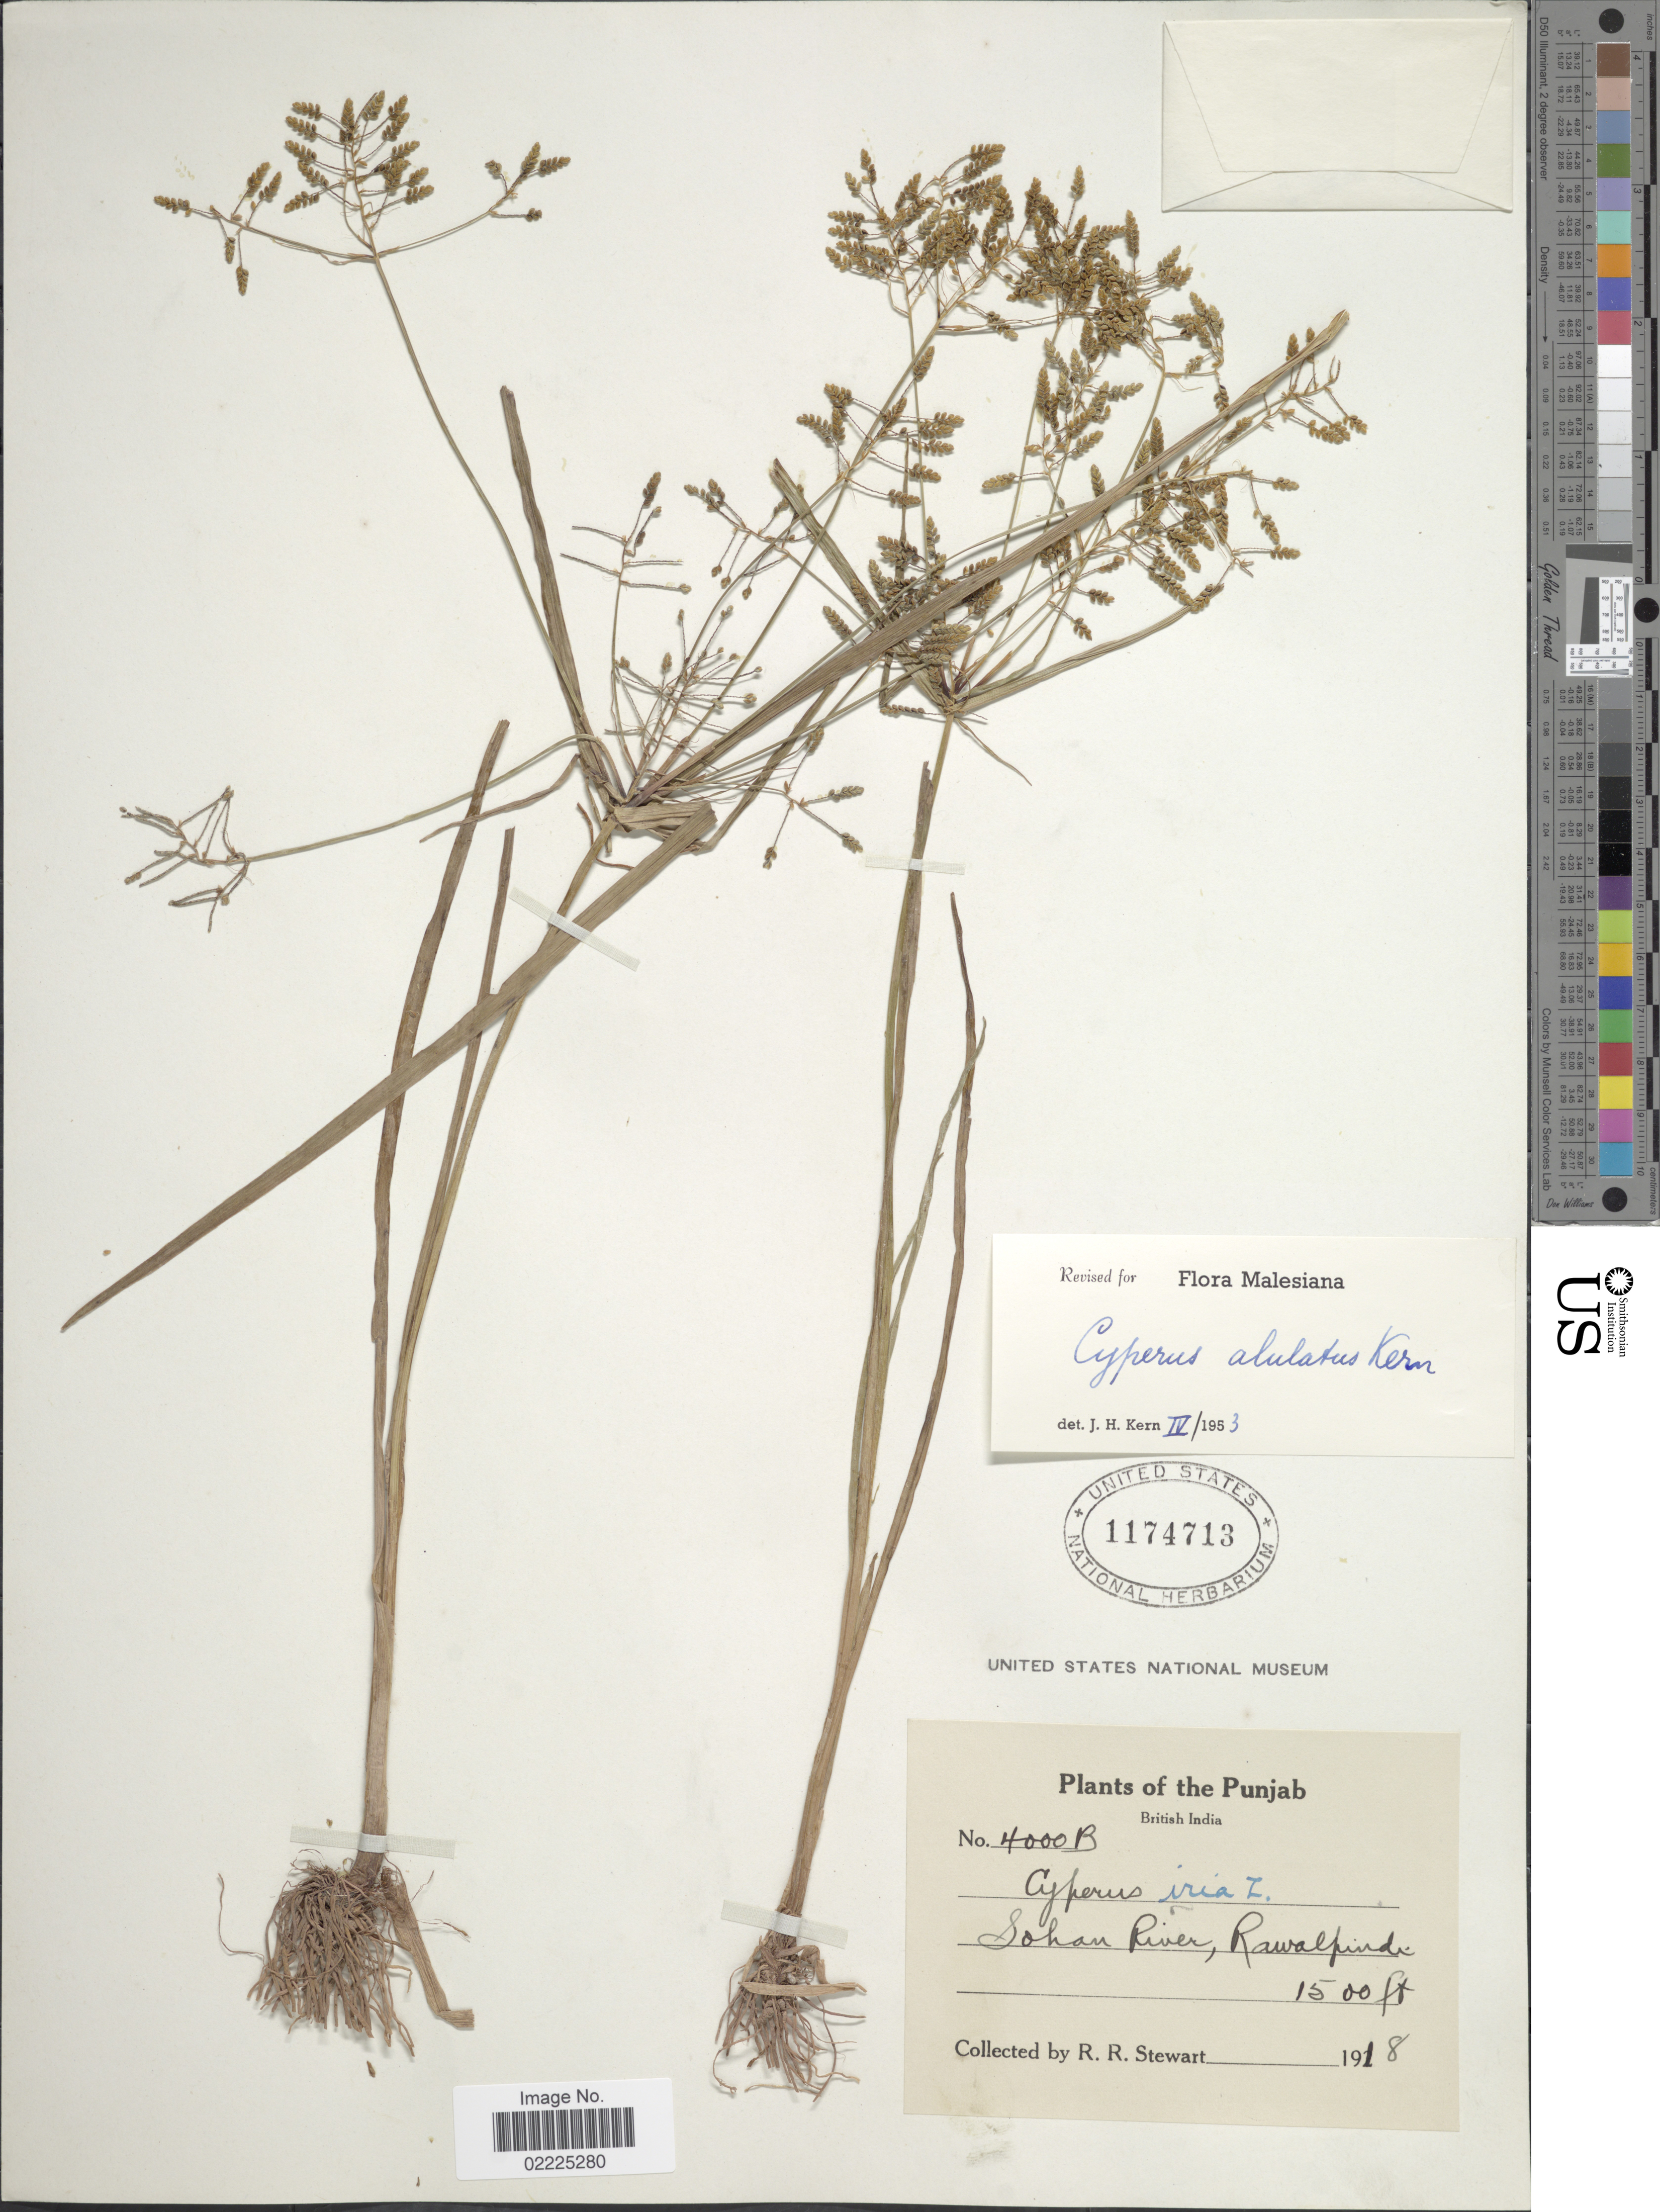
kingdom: Plantae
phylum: Tracheophyta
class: Liliopsida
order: Poales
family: Cyperaceae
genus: Cyperus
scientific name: Cyperus alulatus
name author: J. Kern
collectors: R. R. Stewart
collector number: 4000B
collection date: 1918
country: Pakistan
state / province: Punjab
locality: British India, Sohan River, Rawalpindi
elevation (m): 457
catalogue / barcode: US 1174713